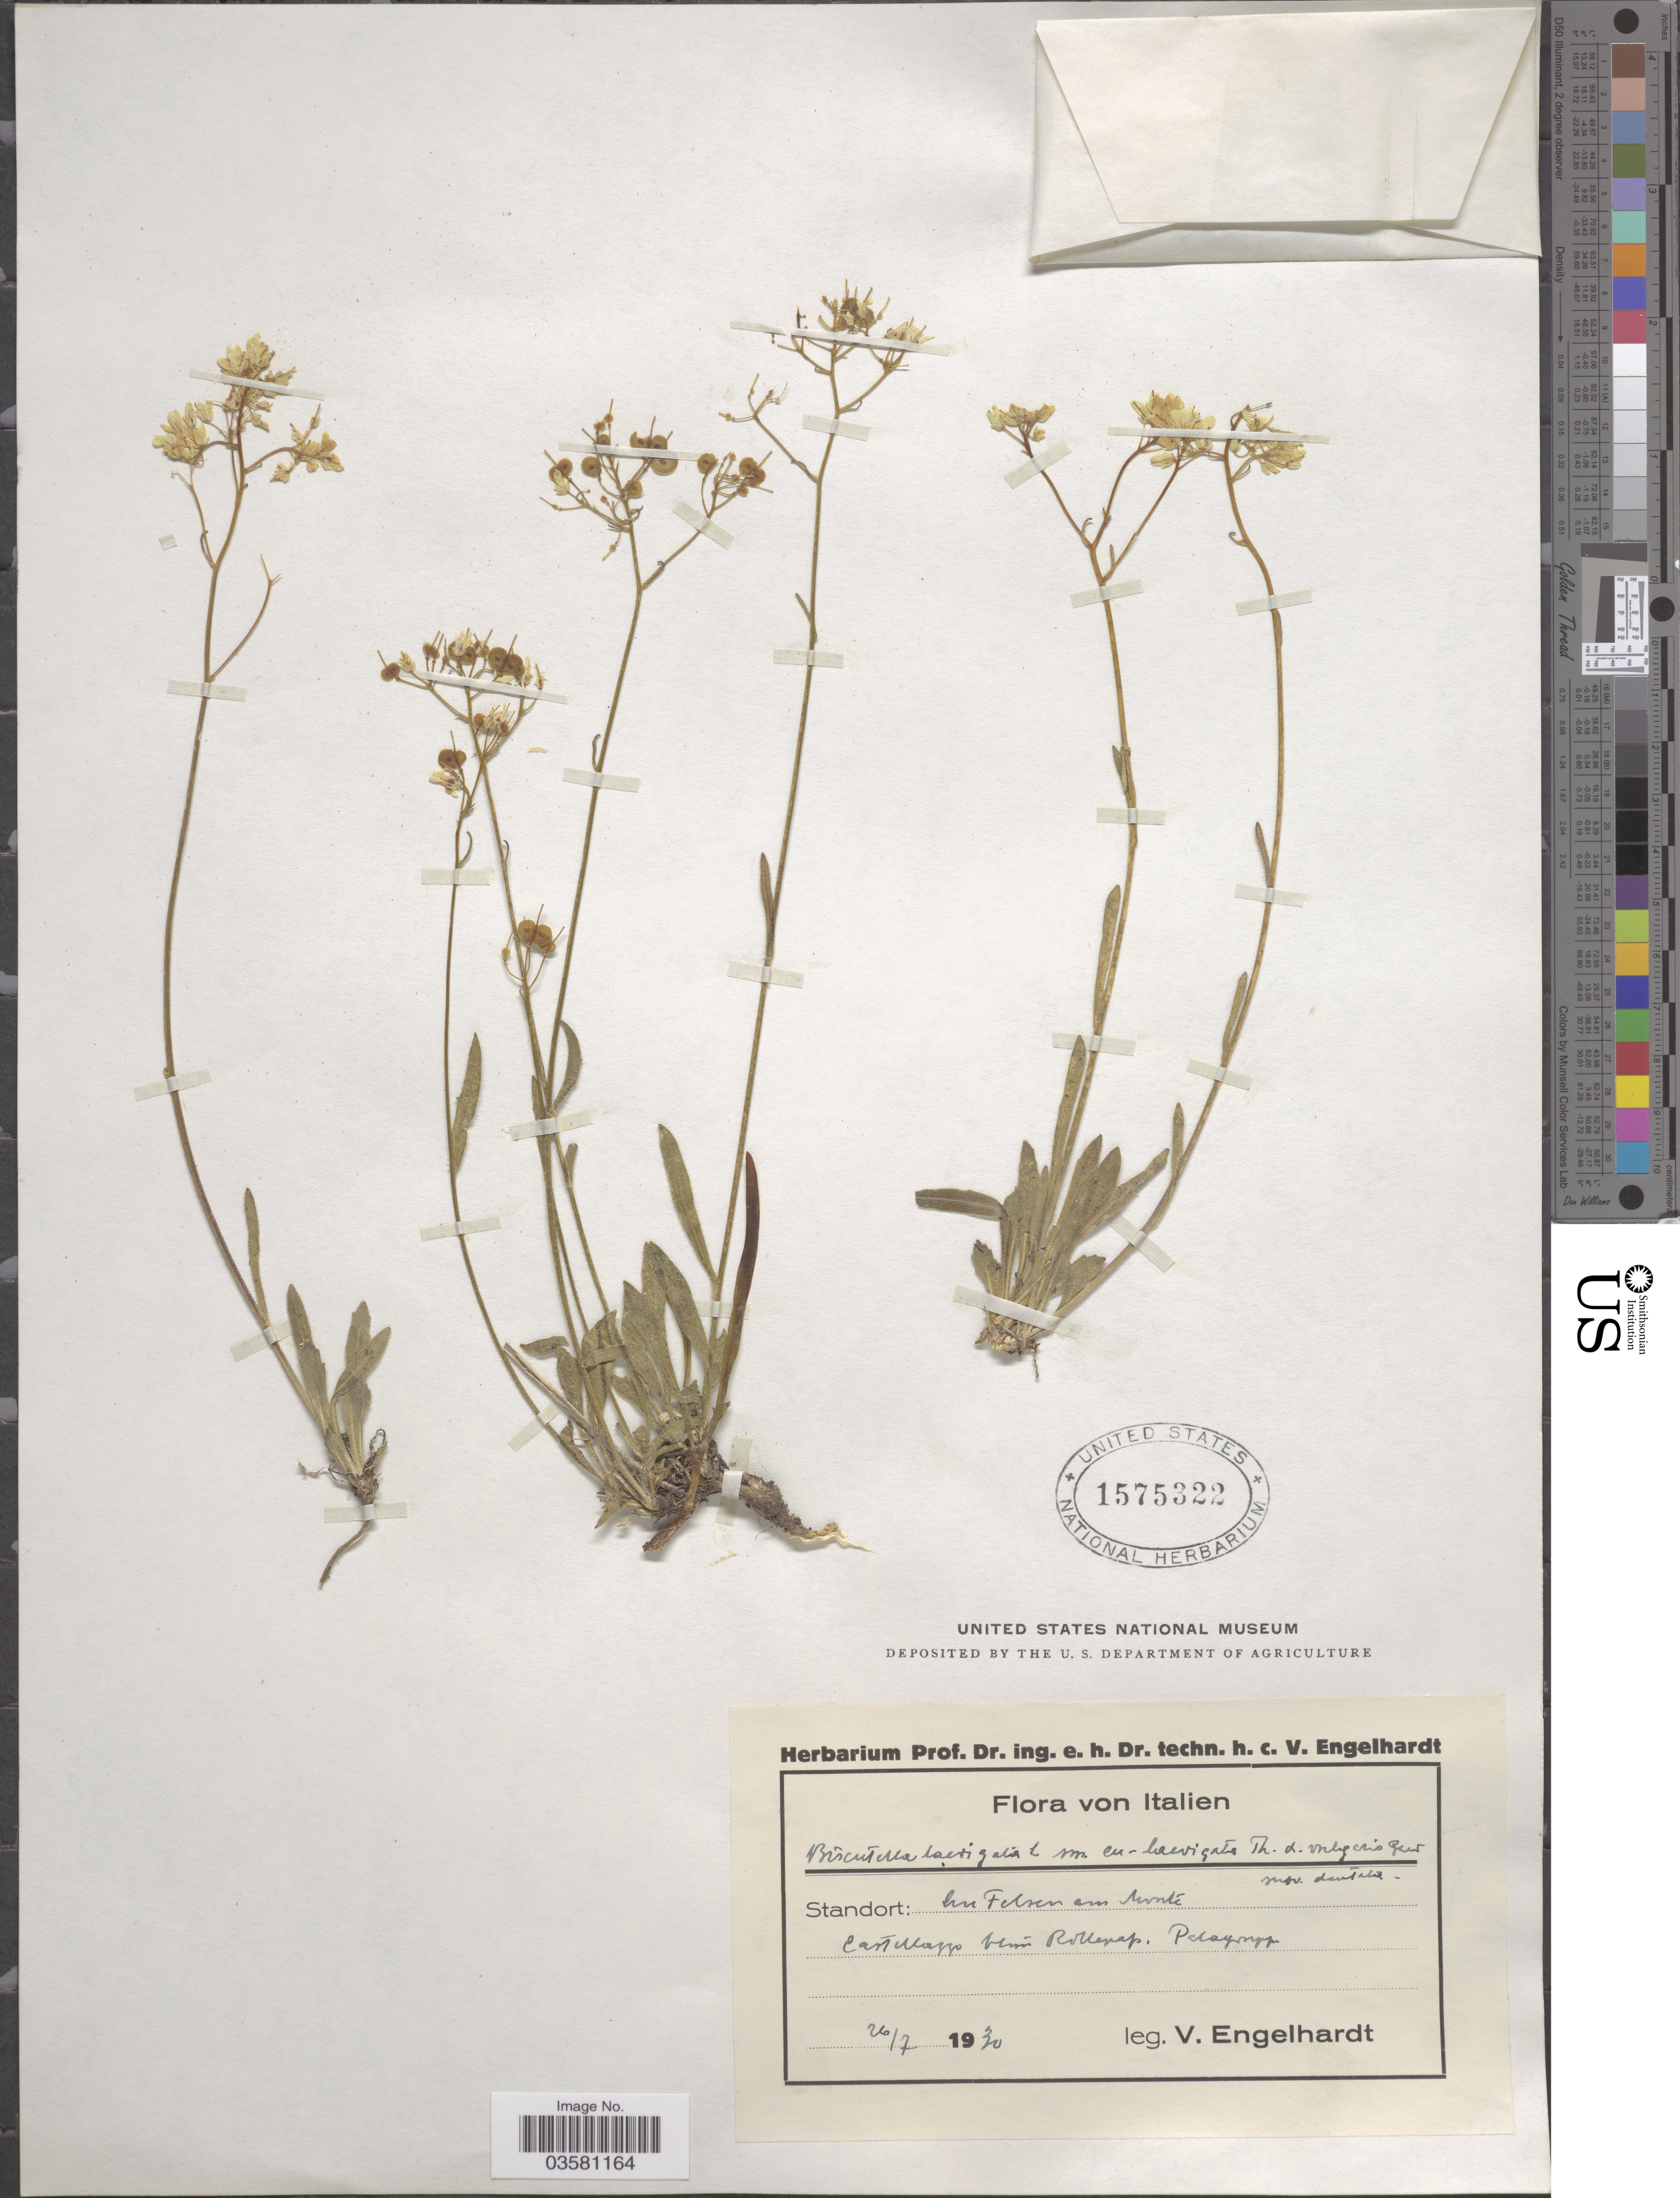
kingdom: Plantae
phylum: Tracheophyta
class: Magnoliopsida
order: Brassicales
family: Brassicaceae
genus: Biscutella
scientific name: Biscutella laevigata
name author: L.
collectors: V. Engelhardt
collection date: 1930-07-26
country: Italy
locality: Bei Felsen am Monte Canellazzo beim Rollensp. Pelayngy. [interpreted]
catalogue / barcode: US 1575322